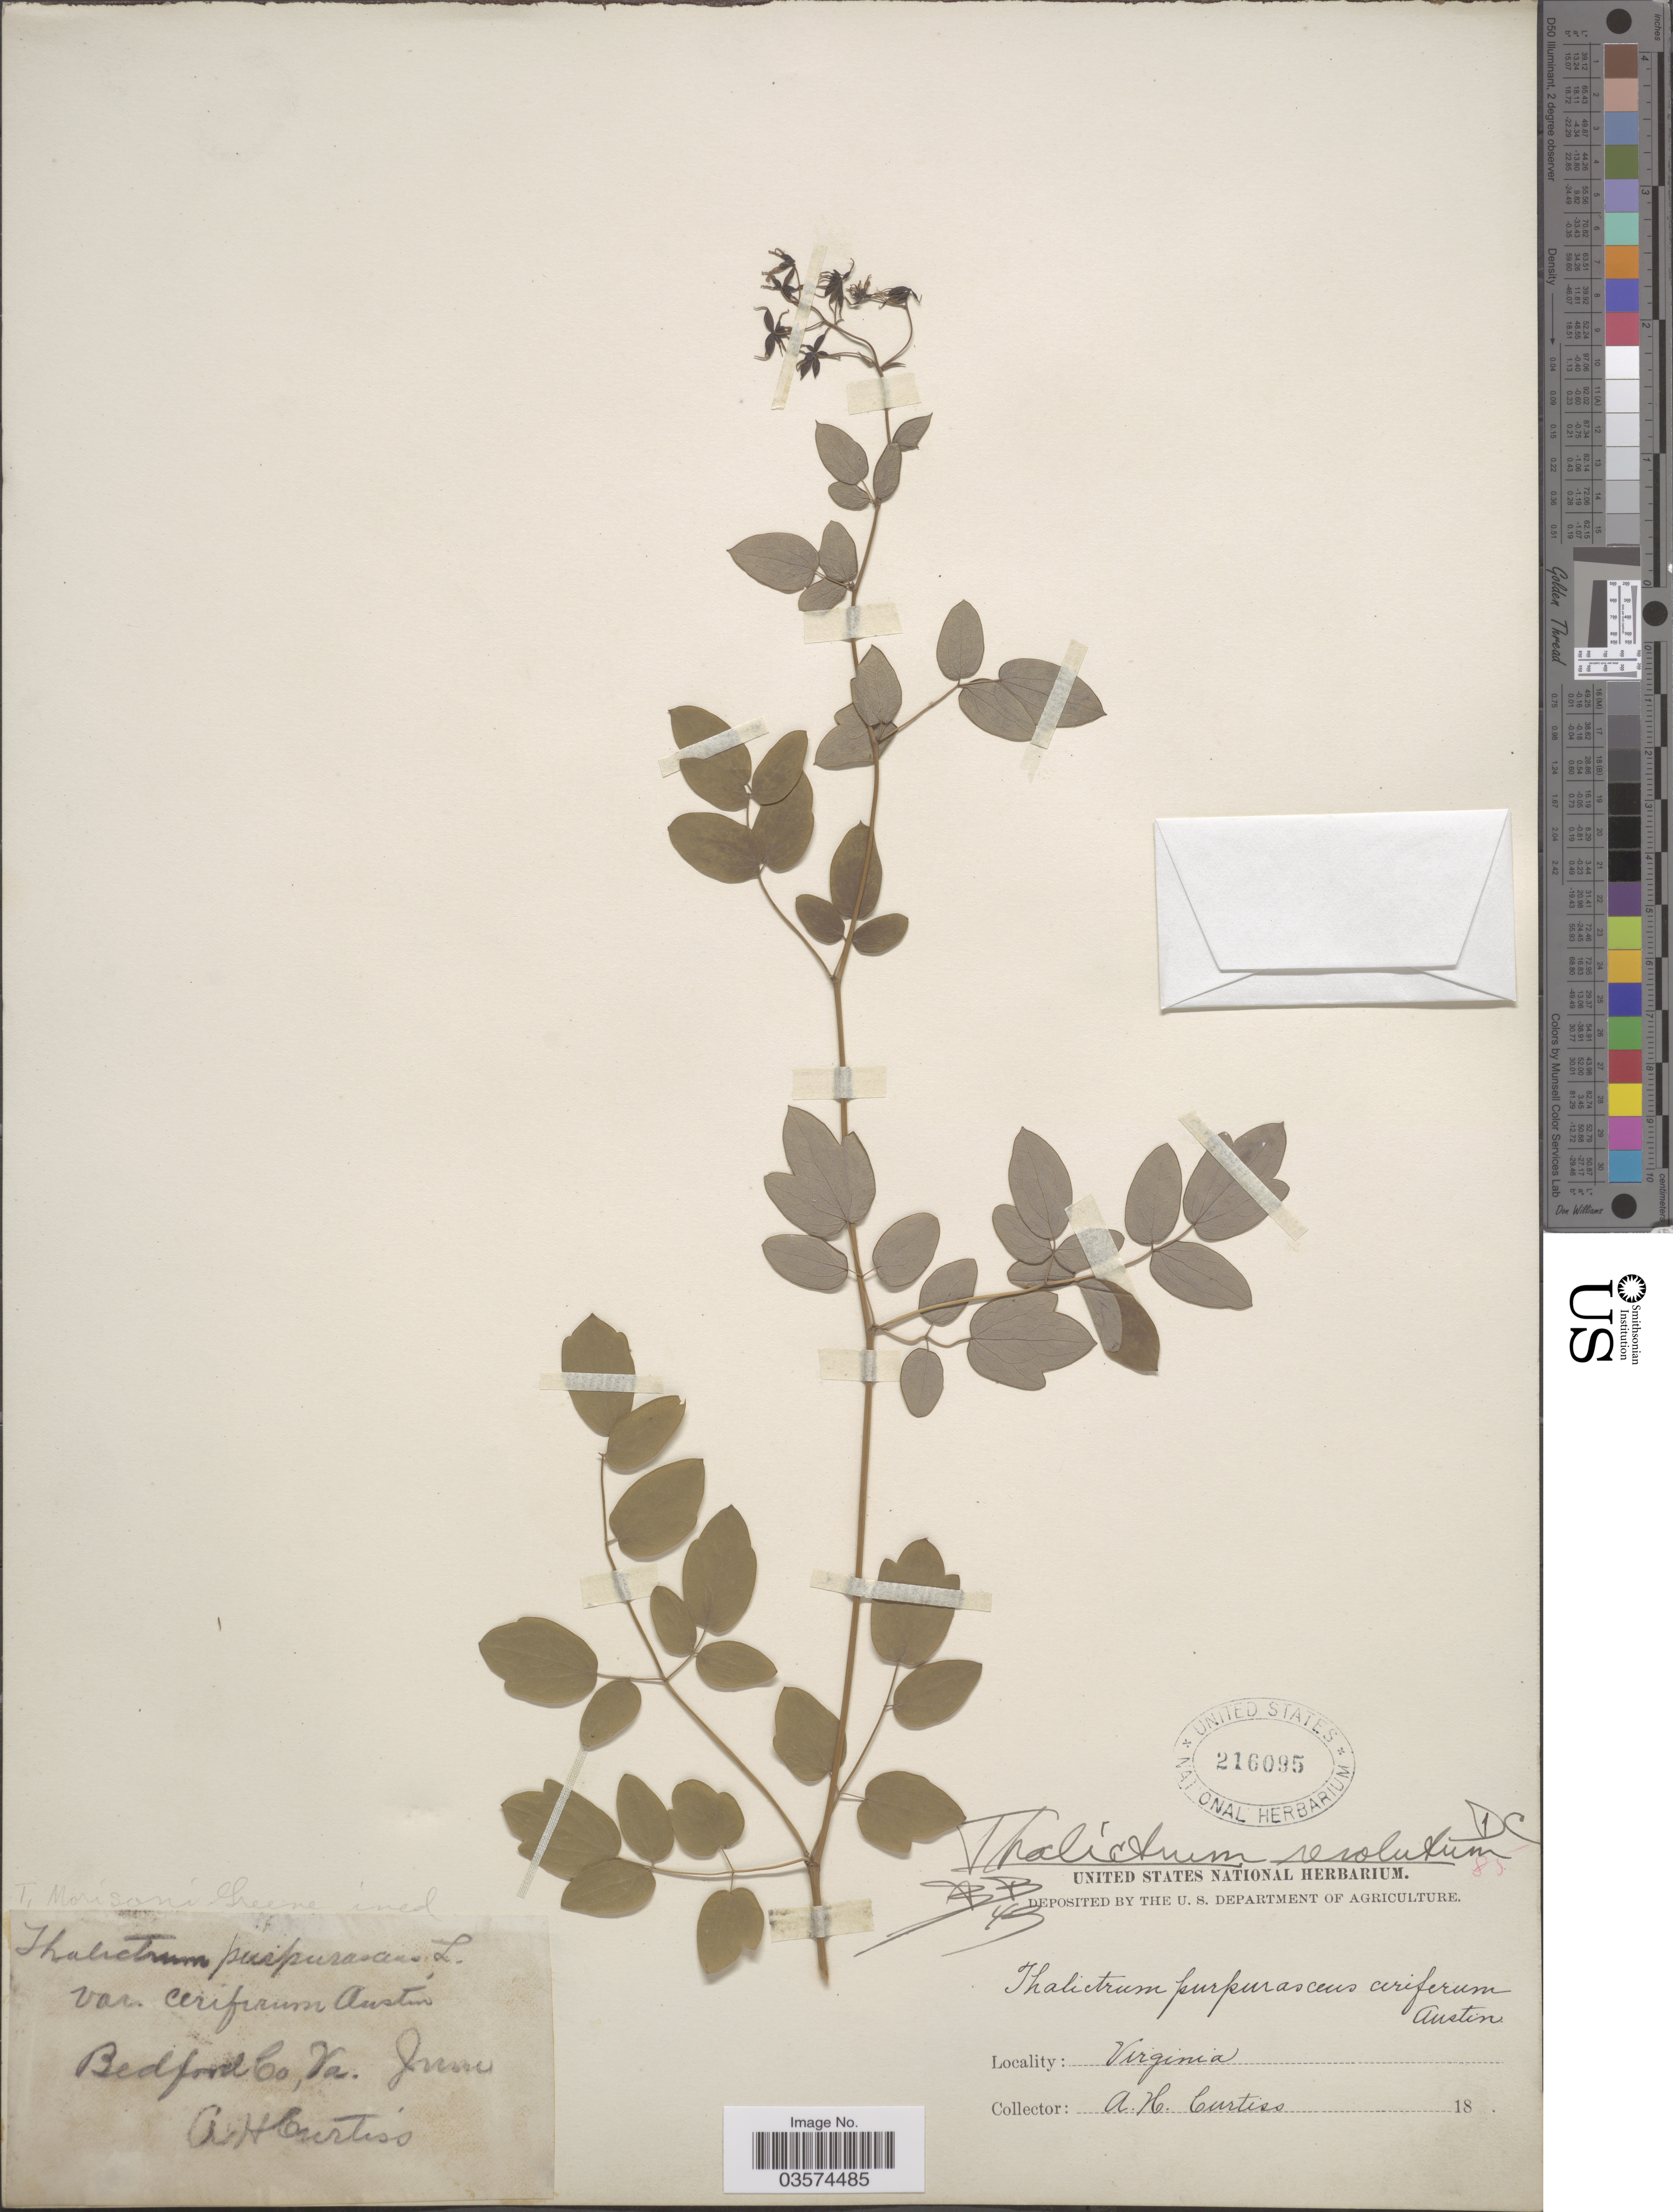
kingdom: Plantae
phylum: Tracheophyta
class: Magnoliopsida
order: Ranunculales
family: Ranunculaceae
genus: Thalictrum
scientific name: Thalictrum amphibolum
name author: Greene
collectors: A. H. Curtiss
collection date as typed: June 18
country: United States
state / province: Virginia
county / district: Bedford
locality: Bedford Co.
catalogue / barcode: US 216095